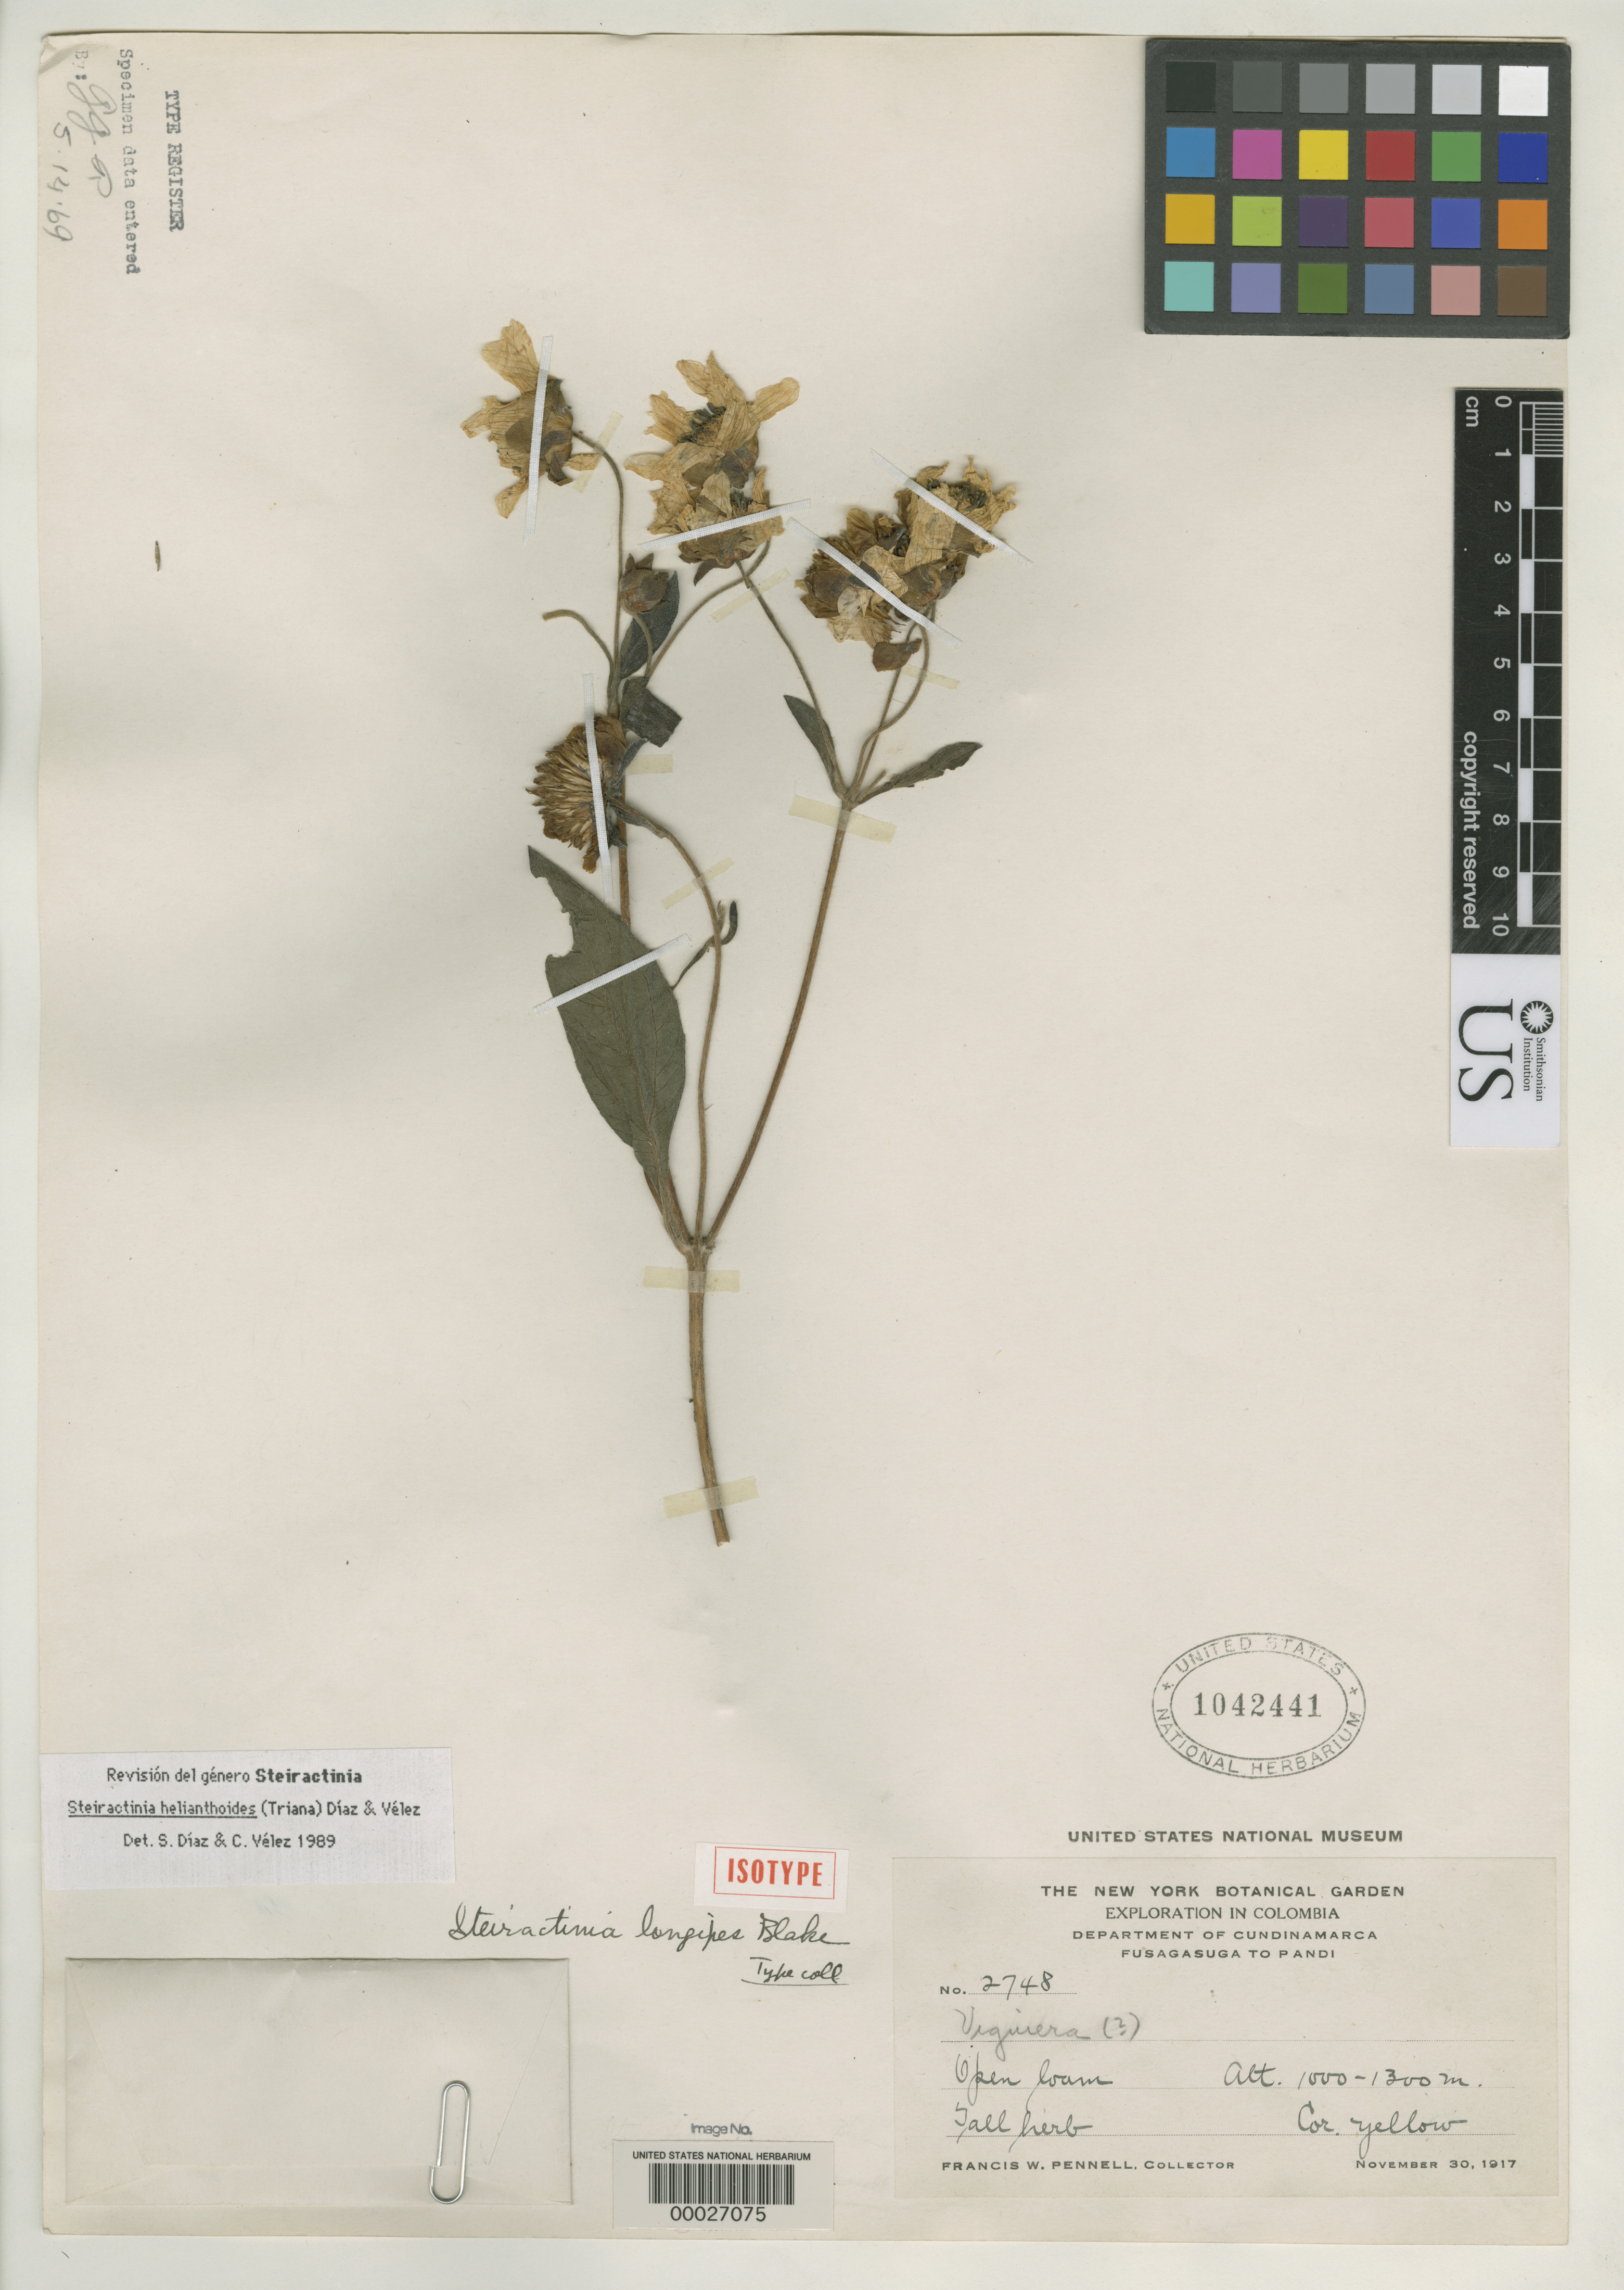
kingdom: Plantae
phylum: Tracheophyta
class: Magnoliopsida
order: Asterales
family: Asteraceae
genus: Steiractinia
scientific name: Steiractinia longipes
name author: S.F. Blake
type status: Isotype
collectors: F. W. Pennell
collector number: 2748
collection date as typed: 30 Nov 1917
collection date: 1917-11-30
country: Colombia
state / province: Cundinamarca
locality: Between Fusagasugá and Pandi.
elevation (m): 1000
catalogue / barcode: US 1042441